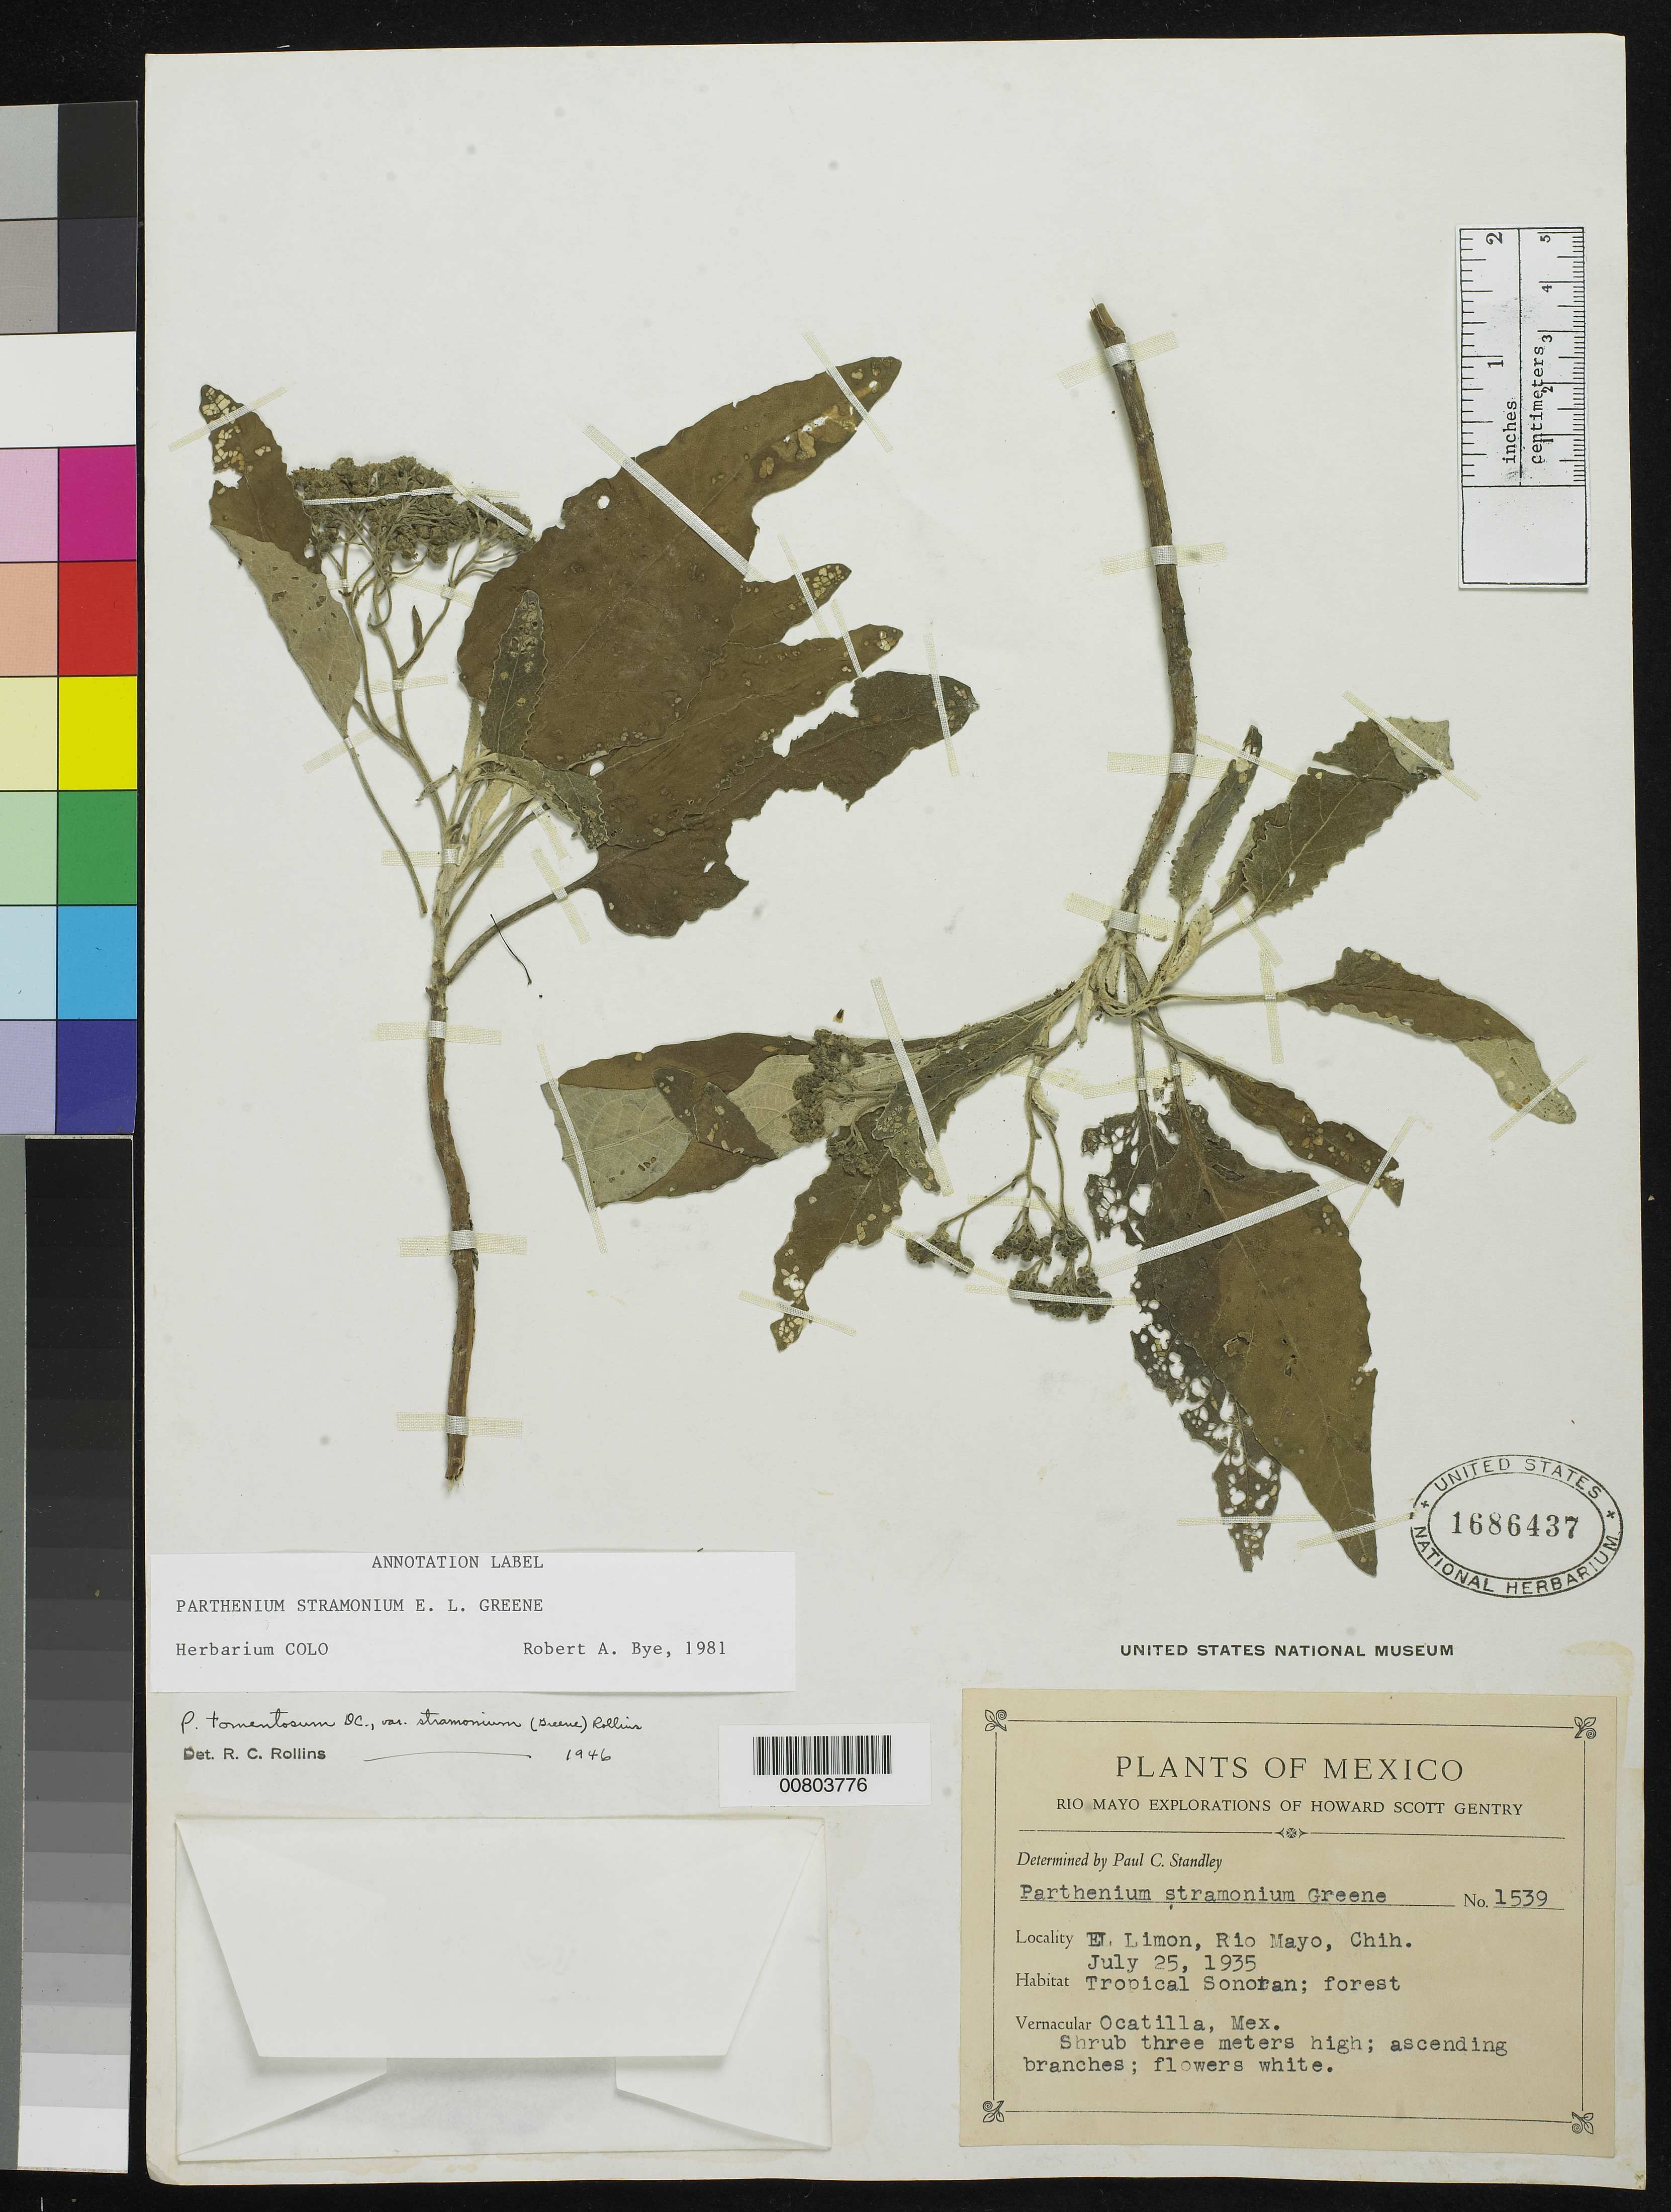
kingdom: Plantae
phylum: Tracheophyta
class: Magnoliopsida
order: Asterales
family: Asteraceae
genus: Parthenium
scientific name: Parthenium stramonium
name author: Greene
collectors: H. S. Gentry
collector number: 1539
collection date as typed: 25 Jul 1935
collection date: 1935-07-25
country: Mexico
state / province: Chihuahua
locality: El Limón, Rio Mayo, Chihuahua.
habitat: Tropical Sonoran; forest.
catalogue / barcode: US 1686437